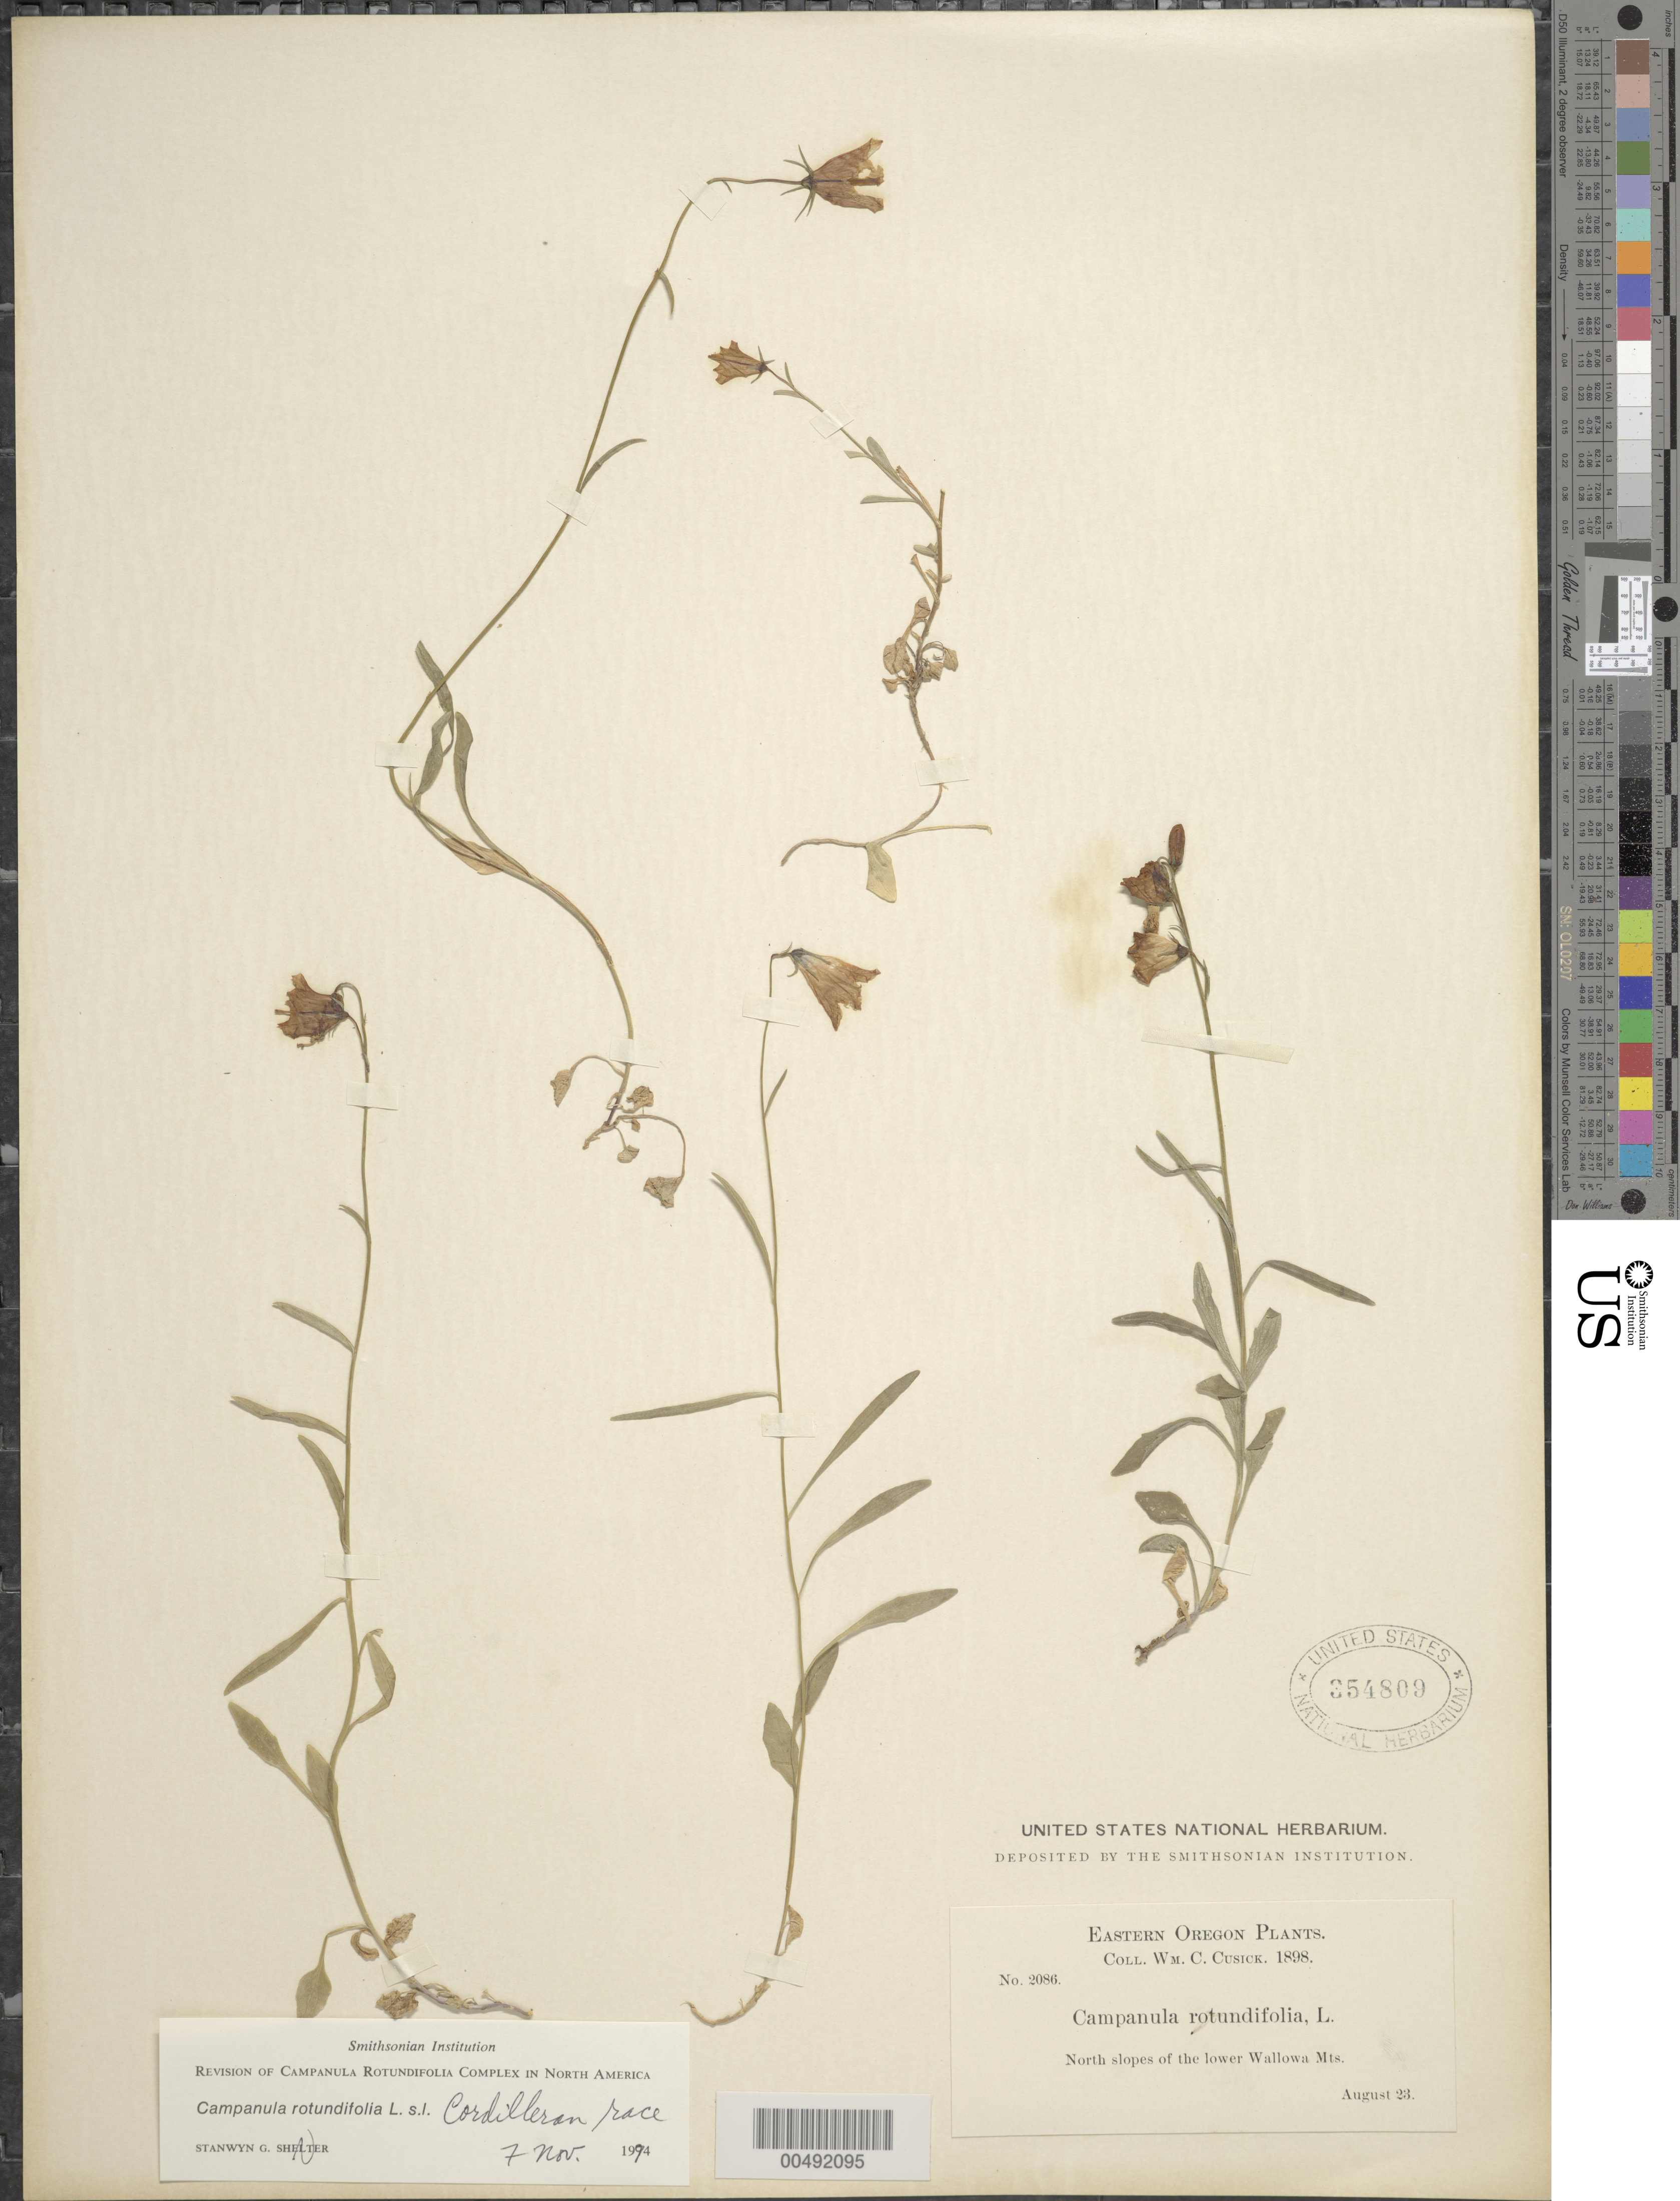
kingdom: Plantae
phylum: Tracheophyta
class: Magnoliopsida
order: Asterales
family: Campanulaceae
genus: Campanula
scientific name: Campanula rotundifolia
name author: L.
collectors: W. C. Cusick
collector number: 2086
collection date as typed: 23 Aug 1898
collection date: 1898-08-23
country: United States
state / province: Oregon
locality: North slopes of lower Wallowa mountains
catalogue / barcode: US 354809